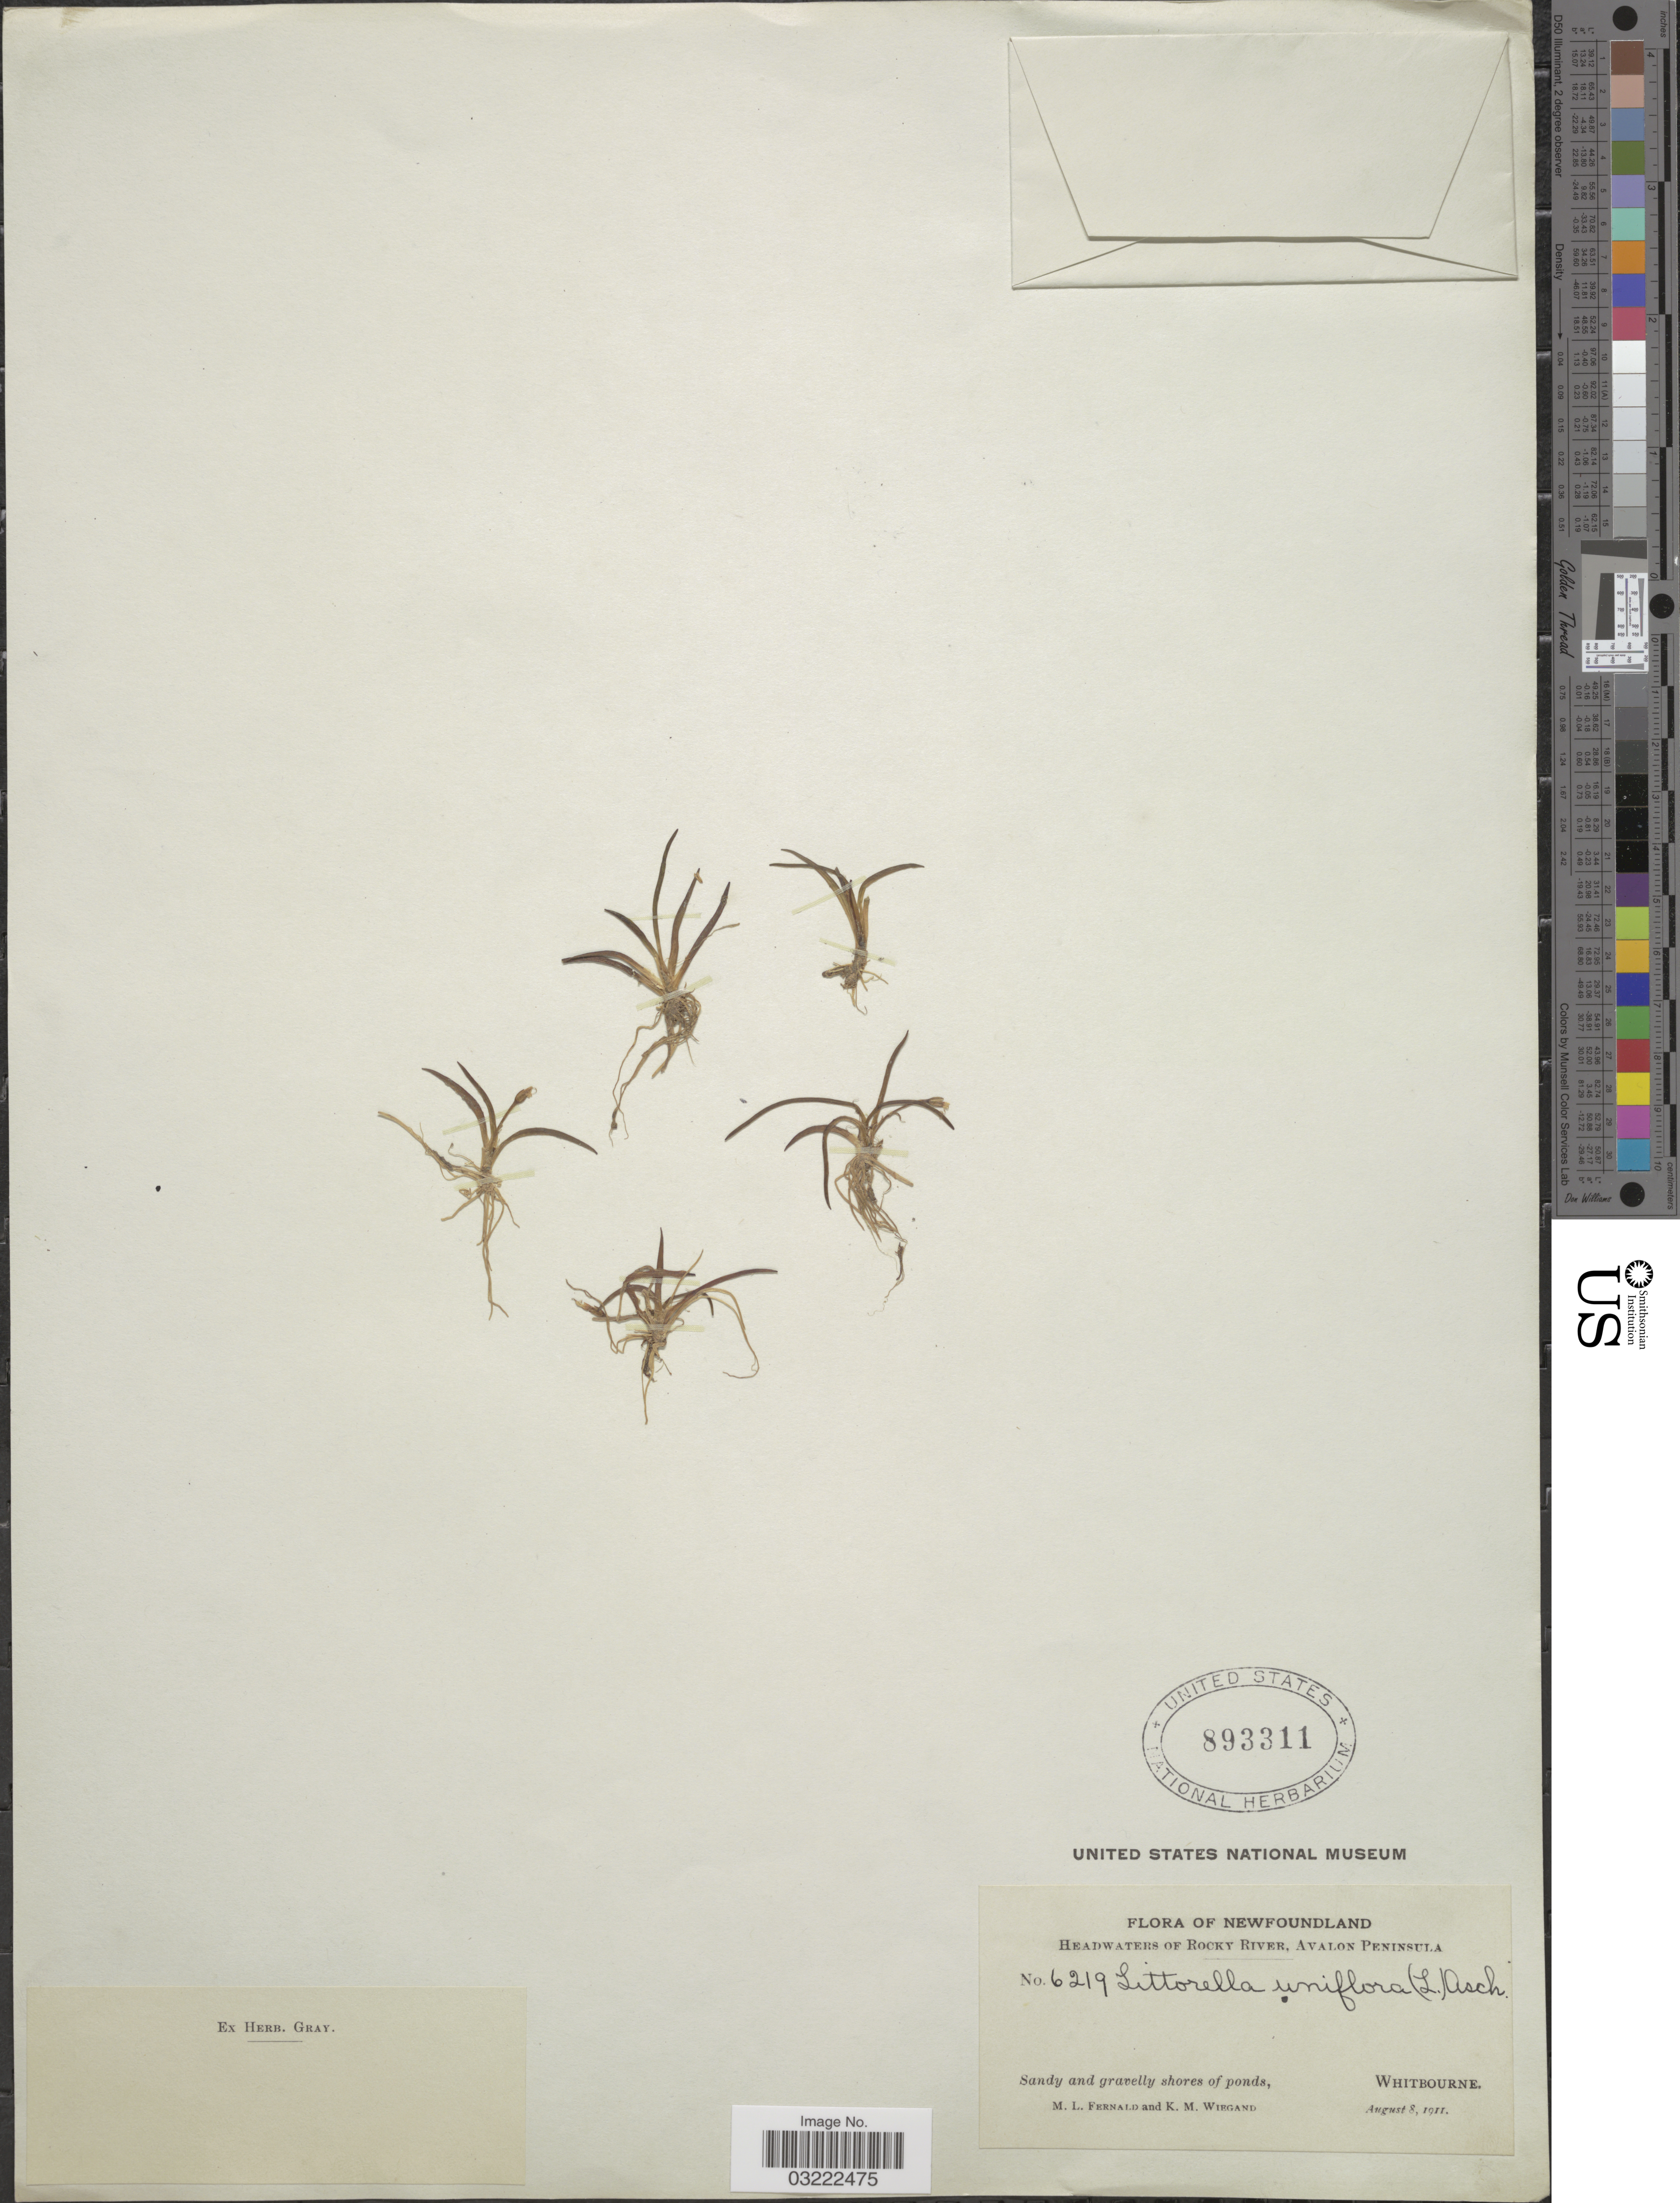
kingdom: Plantae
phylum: Tracheophyta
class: Magnoliopsida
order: Lamiales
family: Plantaginaceae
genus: Littorella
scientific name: Littorella uniflora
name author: (L.) Asch.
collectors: M. L. Fernald & K. M. Wiegand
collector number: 6219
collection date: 1911-08-08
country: Canada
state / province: Newfoundland and Labrador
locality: Headwaters of Rocky River, Avalon Peninsula, Whitbourne.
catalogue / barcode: US 893311